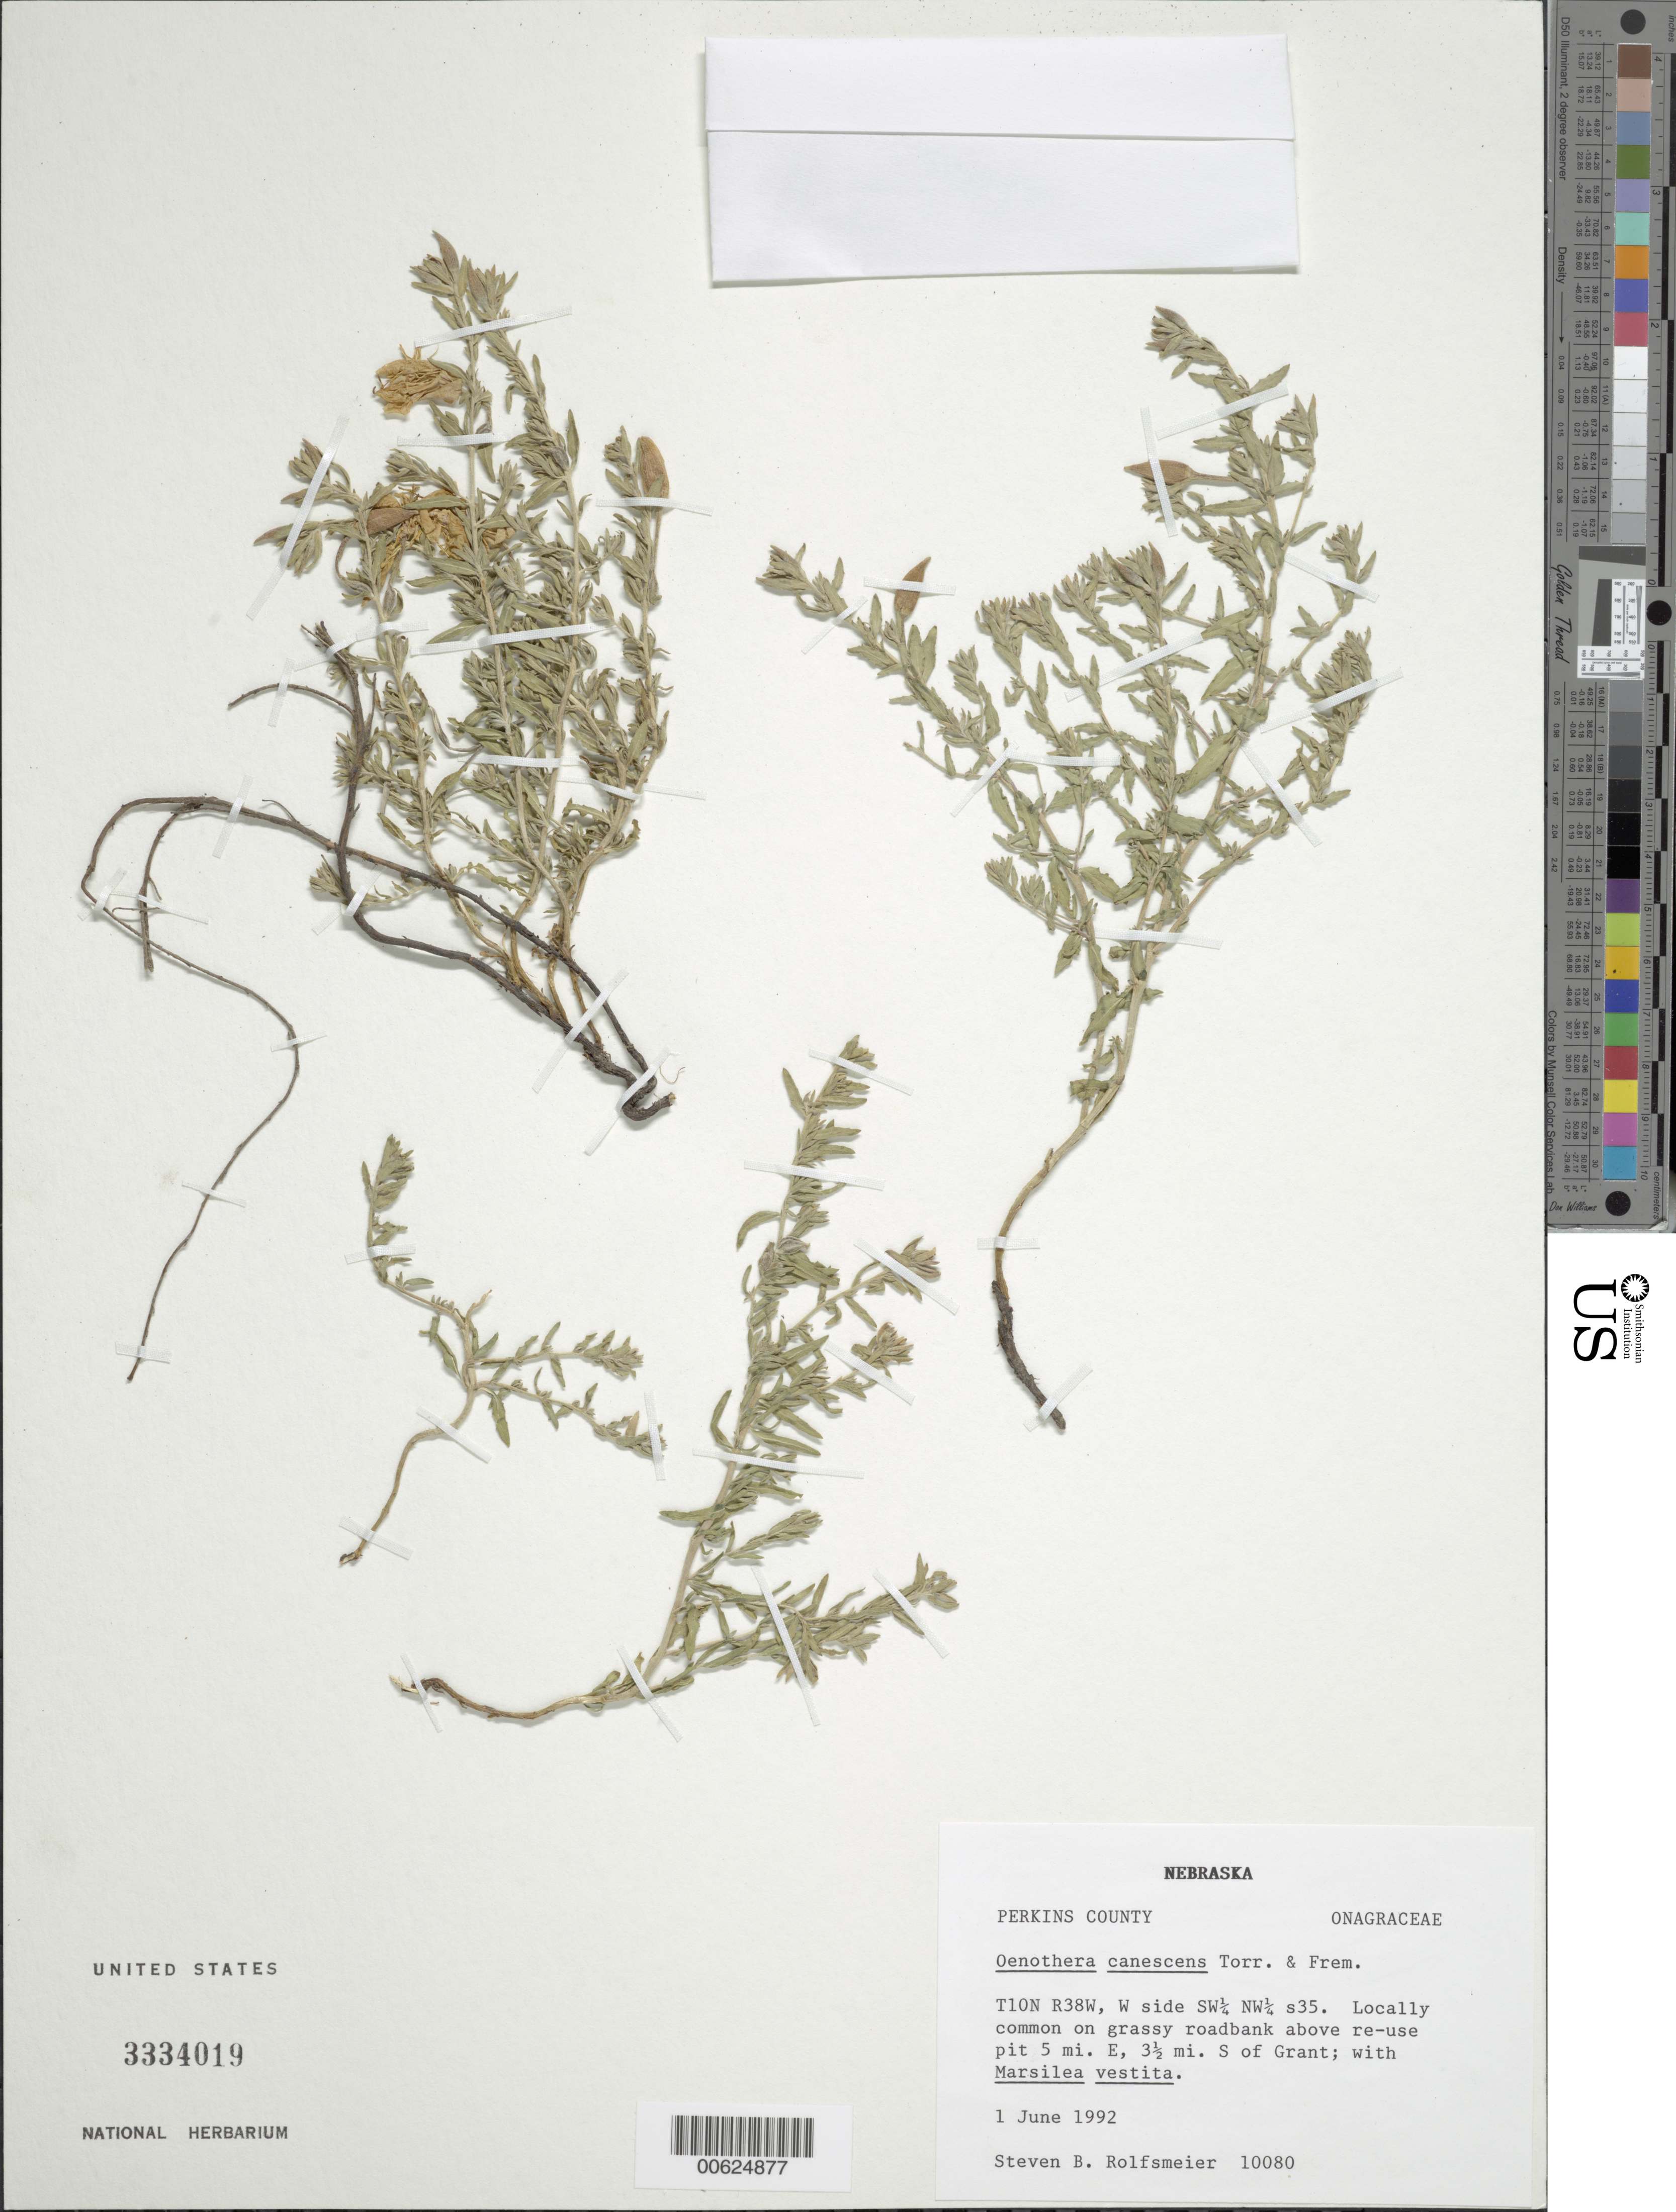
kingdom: Plantae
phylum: Tracheophyta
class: Magnoliopsida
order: Myrtales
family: Onagraceae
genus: Oenothera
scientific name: Oenothera canescens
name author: Torr. & Frém.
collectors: S. Rolfsmeier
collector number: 10080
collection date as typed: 01 Jun 1992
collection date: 1992-06-01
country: United States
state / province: Nebraska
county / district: Perkins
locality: SE of Grant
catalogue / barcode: US 3334019